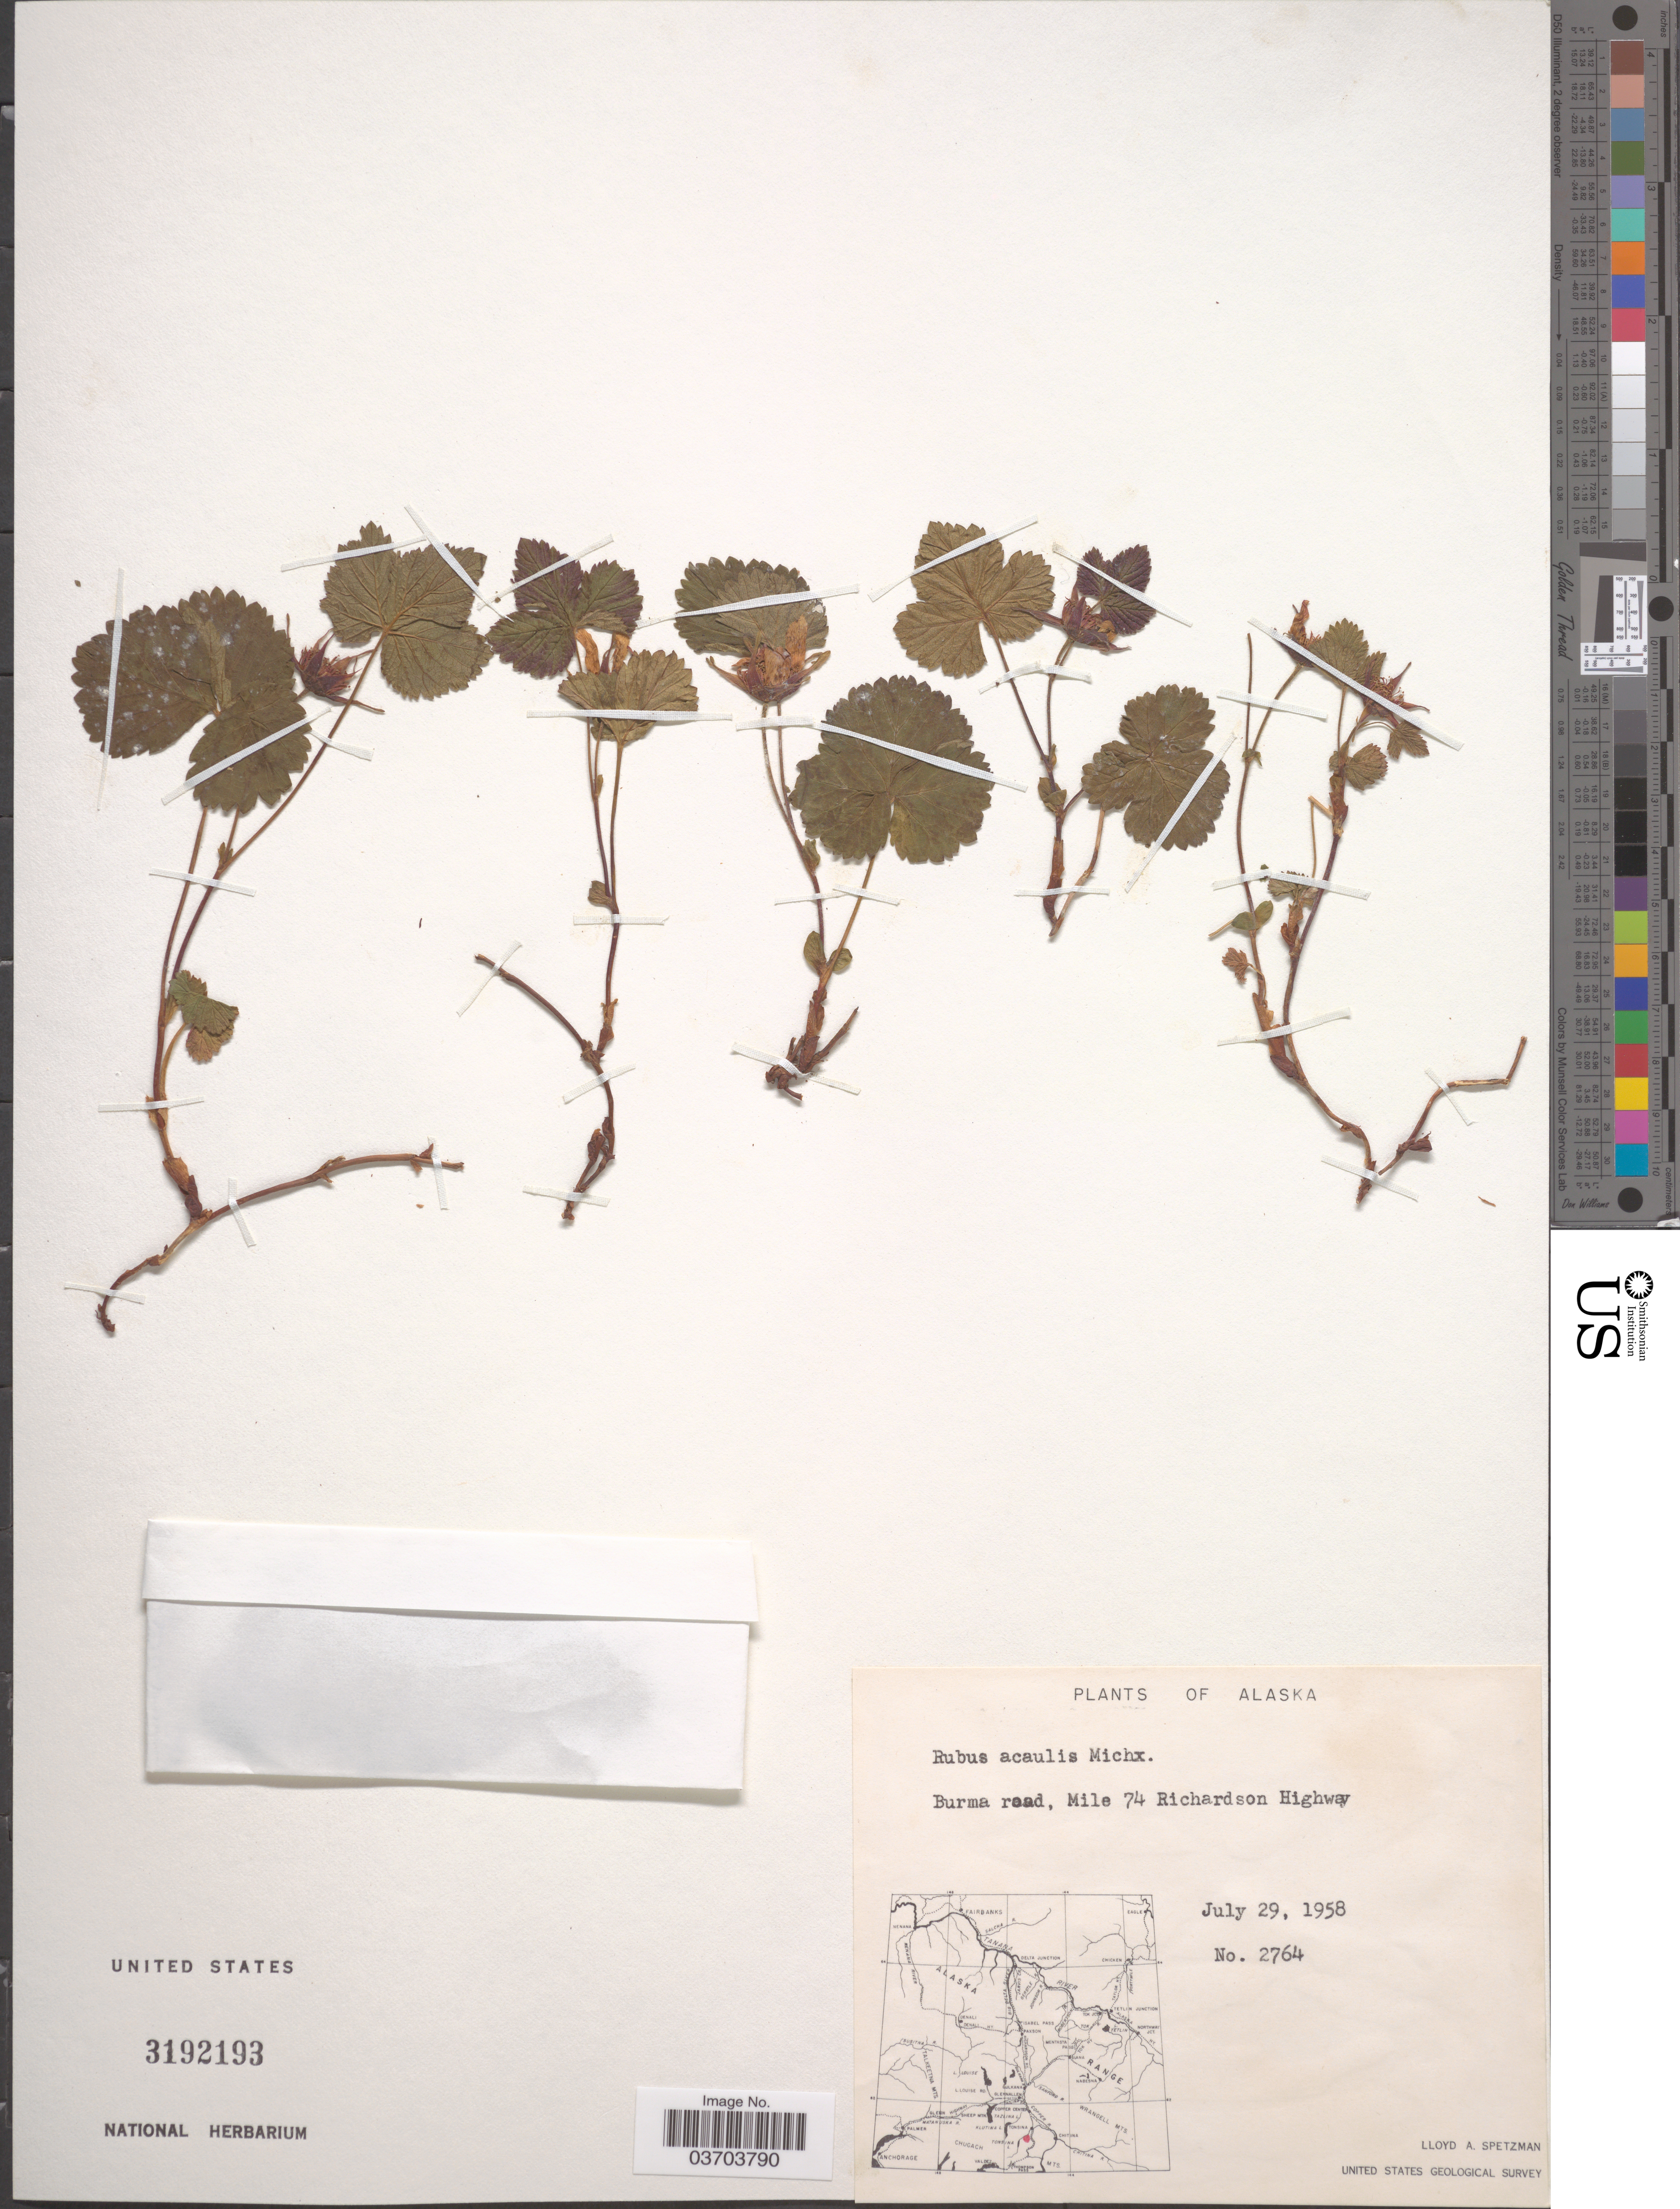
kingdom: Plantae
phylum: Tracheophyta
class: Magnoliopsida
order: Rosales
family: Rosaceae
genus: Rubus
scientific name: Rubus acaulis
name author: Michx.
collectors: L. Spetzman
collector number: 2764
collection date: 1958-07-29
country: United States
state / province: Alaska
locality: Burma road, Mile 74 Richardson Highway.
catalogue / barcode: US 3192193